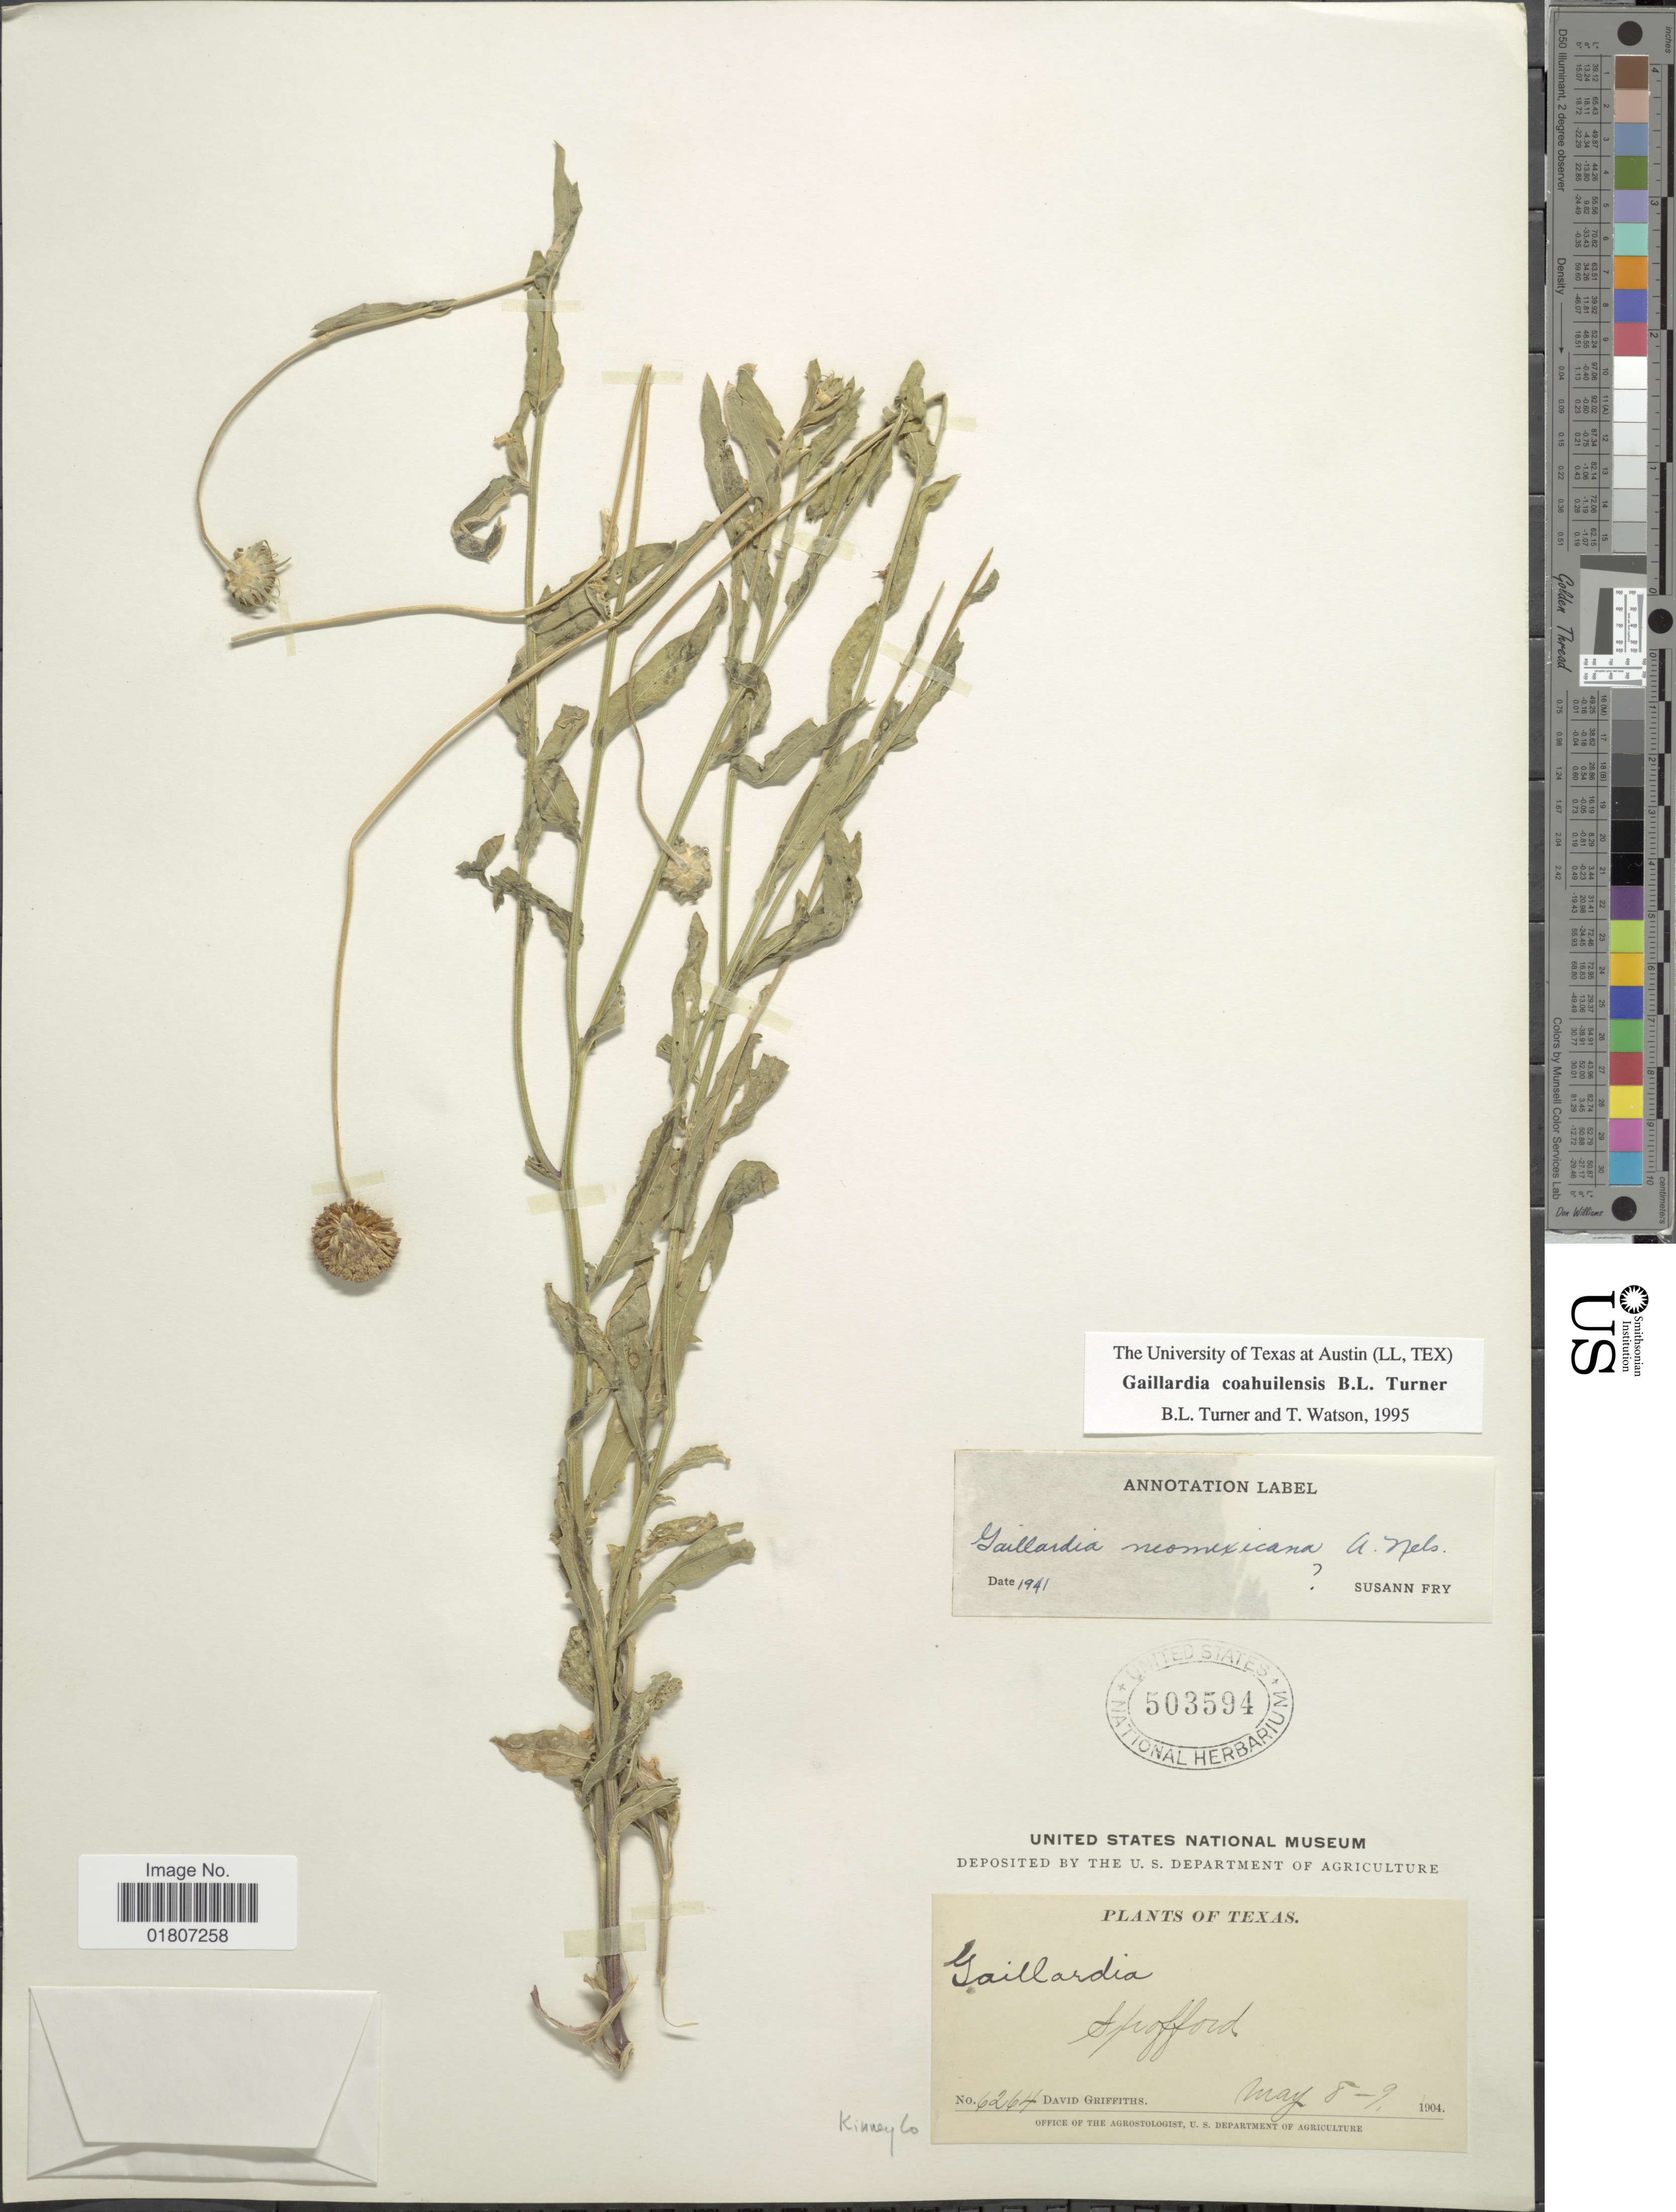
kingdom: Plantae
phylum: Tracheophyta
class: Magnoliopsida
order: Asterales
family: Asteraceae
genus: Gaillardia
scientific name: Gaillardia coahuilensis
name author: B.L. Turner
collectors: D. Griffiths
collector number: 6264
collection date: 1904-05-08/1904-05-09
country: United States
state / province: Texas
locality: Spofford Kinney Co.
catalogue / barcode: US 503594